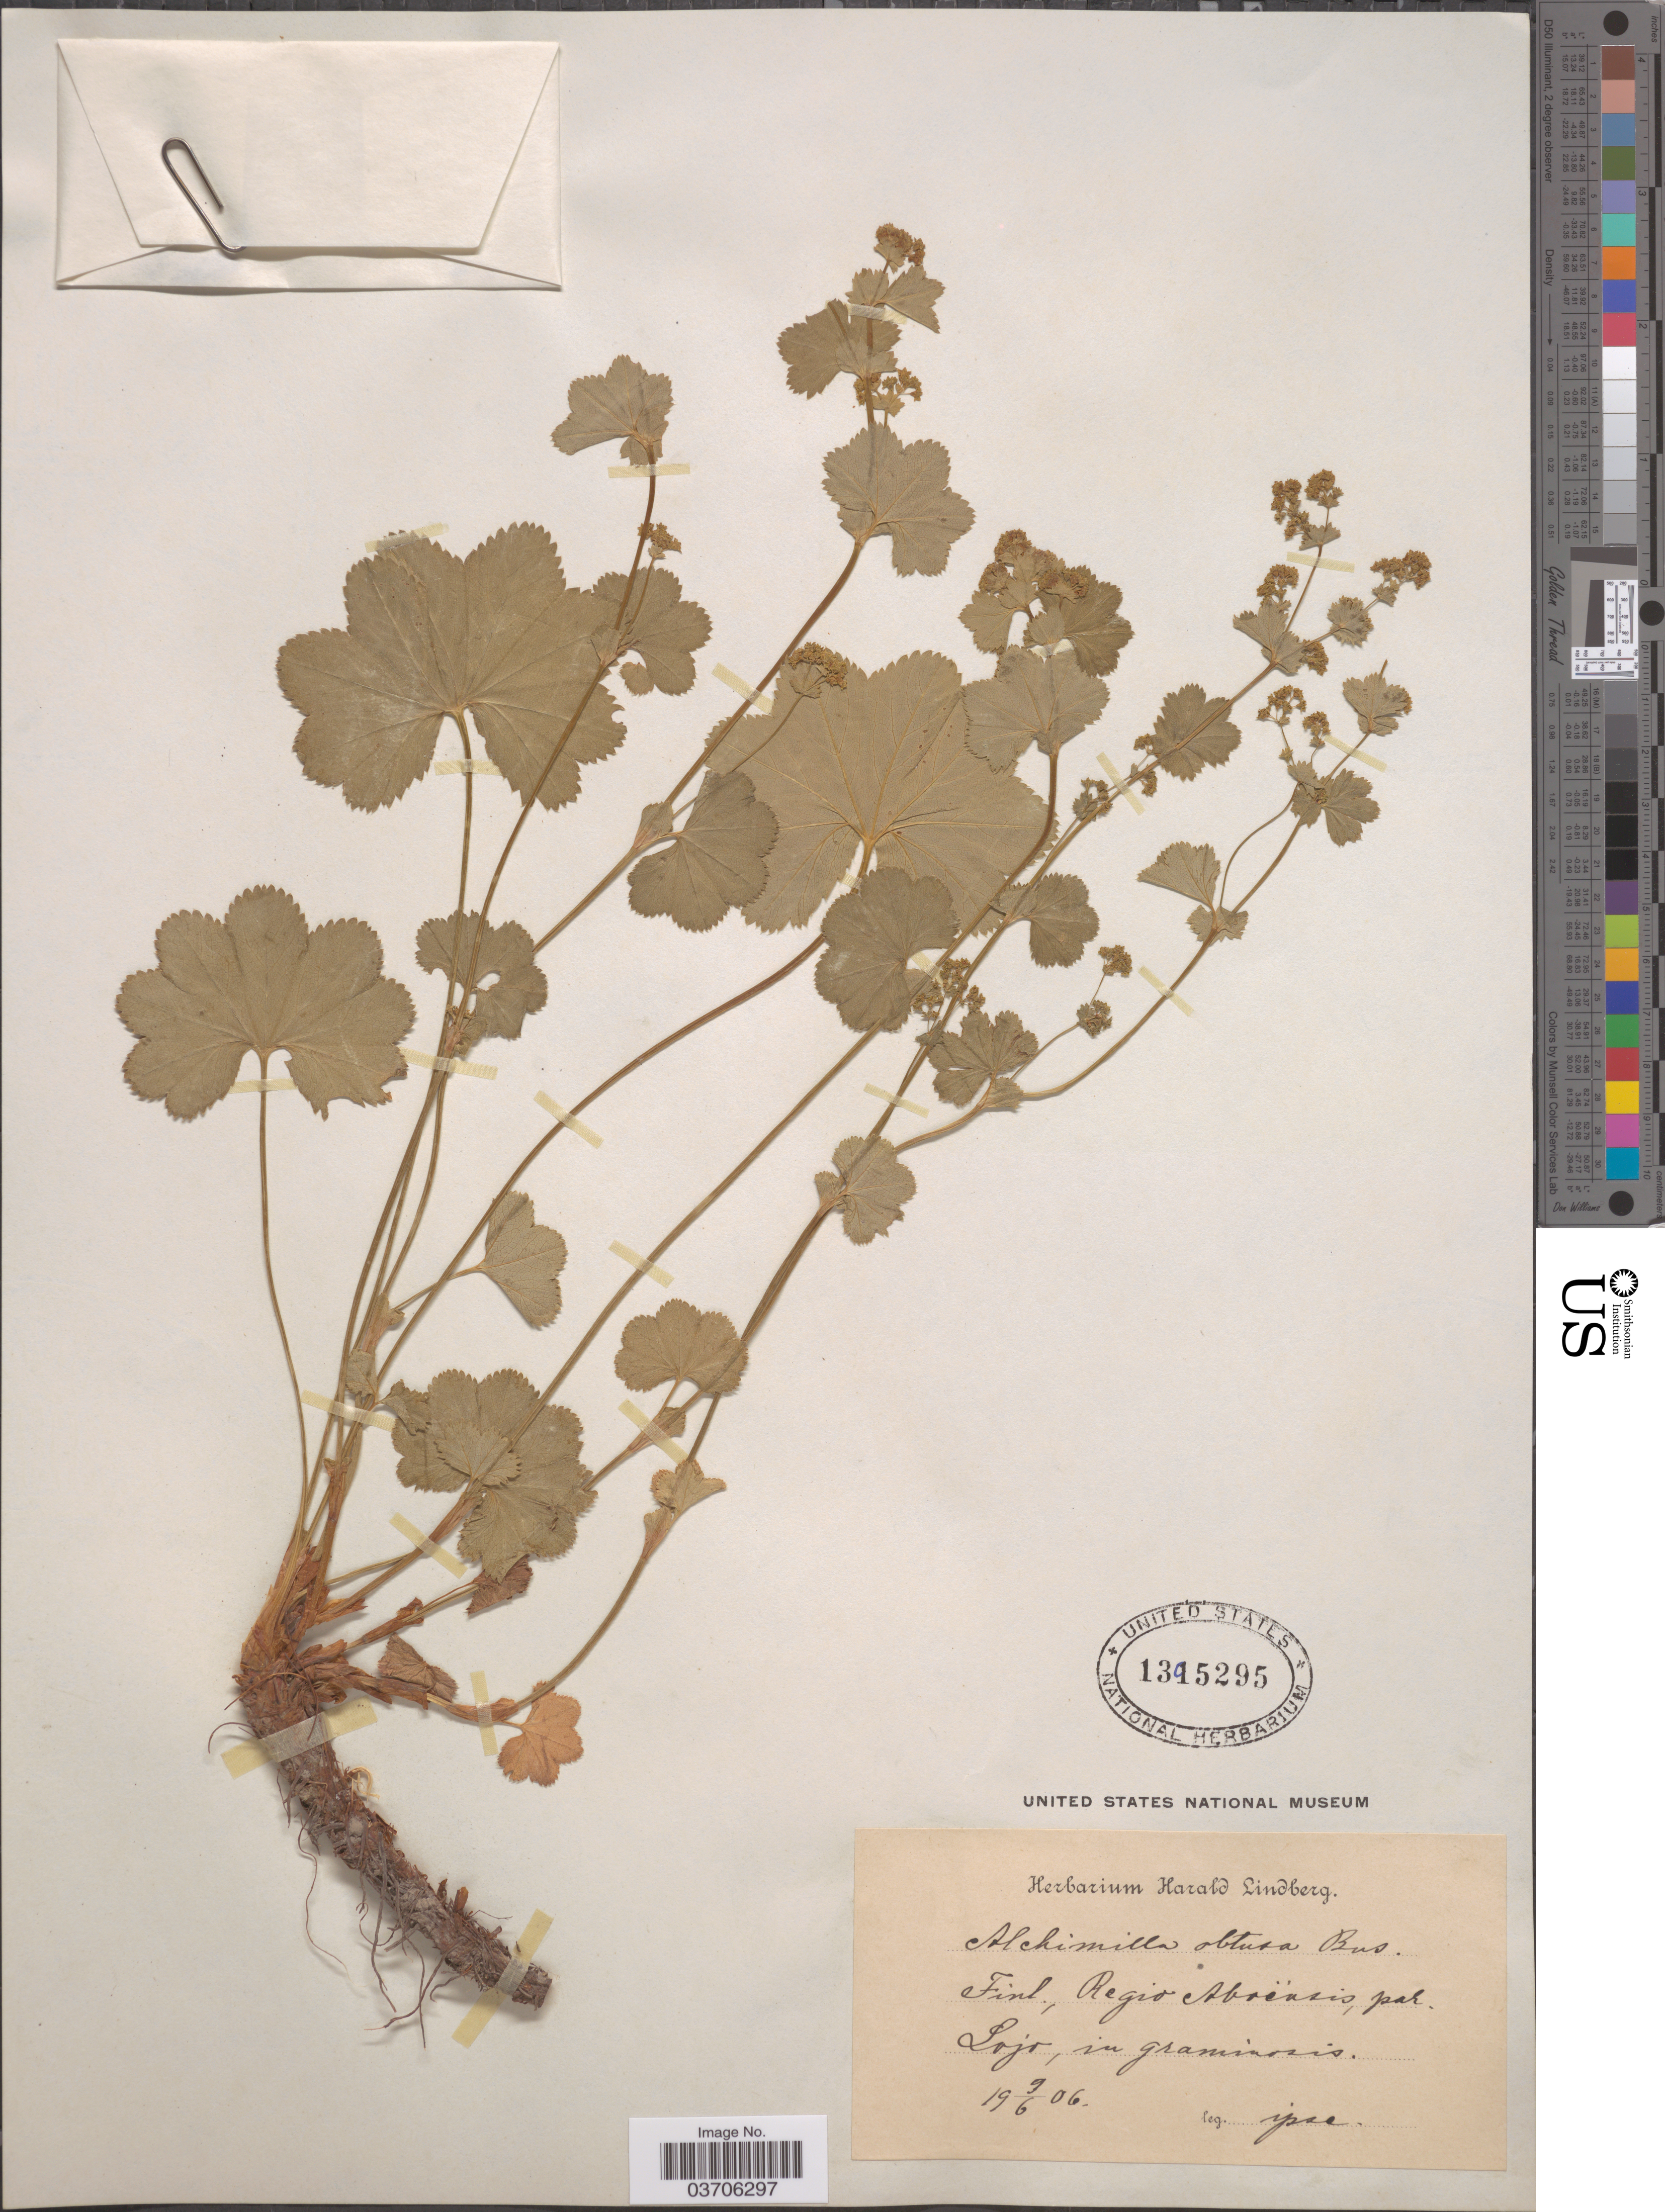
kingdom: Plantae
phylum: Tracheophyta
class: Magnoliopsida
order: Rosales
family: Rosaceae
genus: Alchemilla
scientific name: Alchemilla obtusa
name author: Buser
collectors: H. Lindberg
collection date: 1906-06-09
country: Finland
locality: Regio Aboënsis, par Lojo.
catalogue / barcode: US 1395295